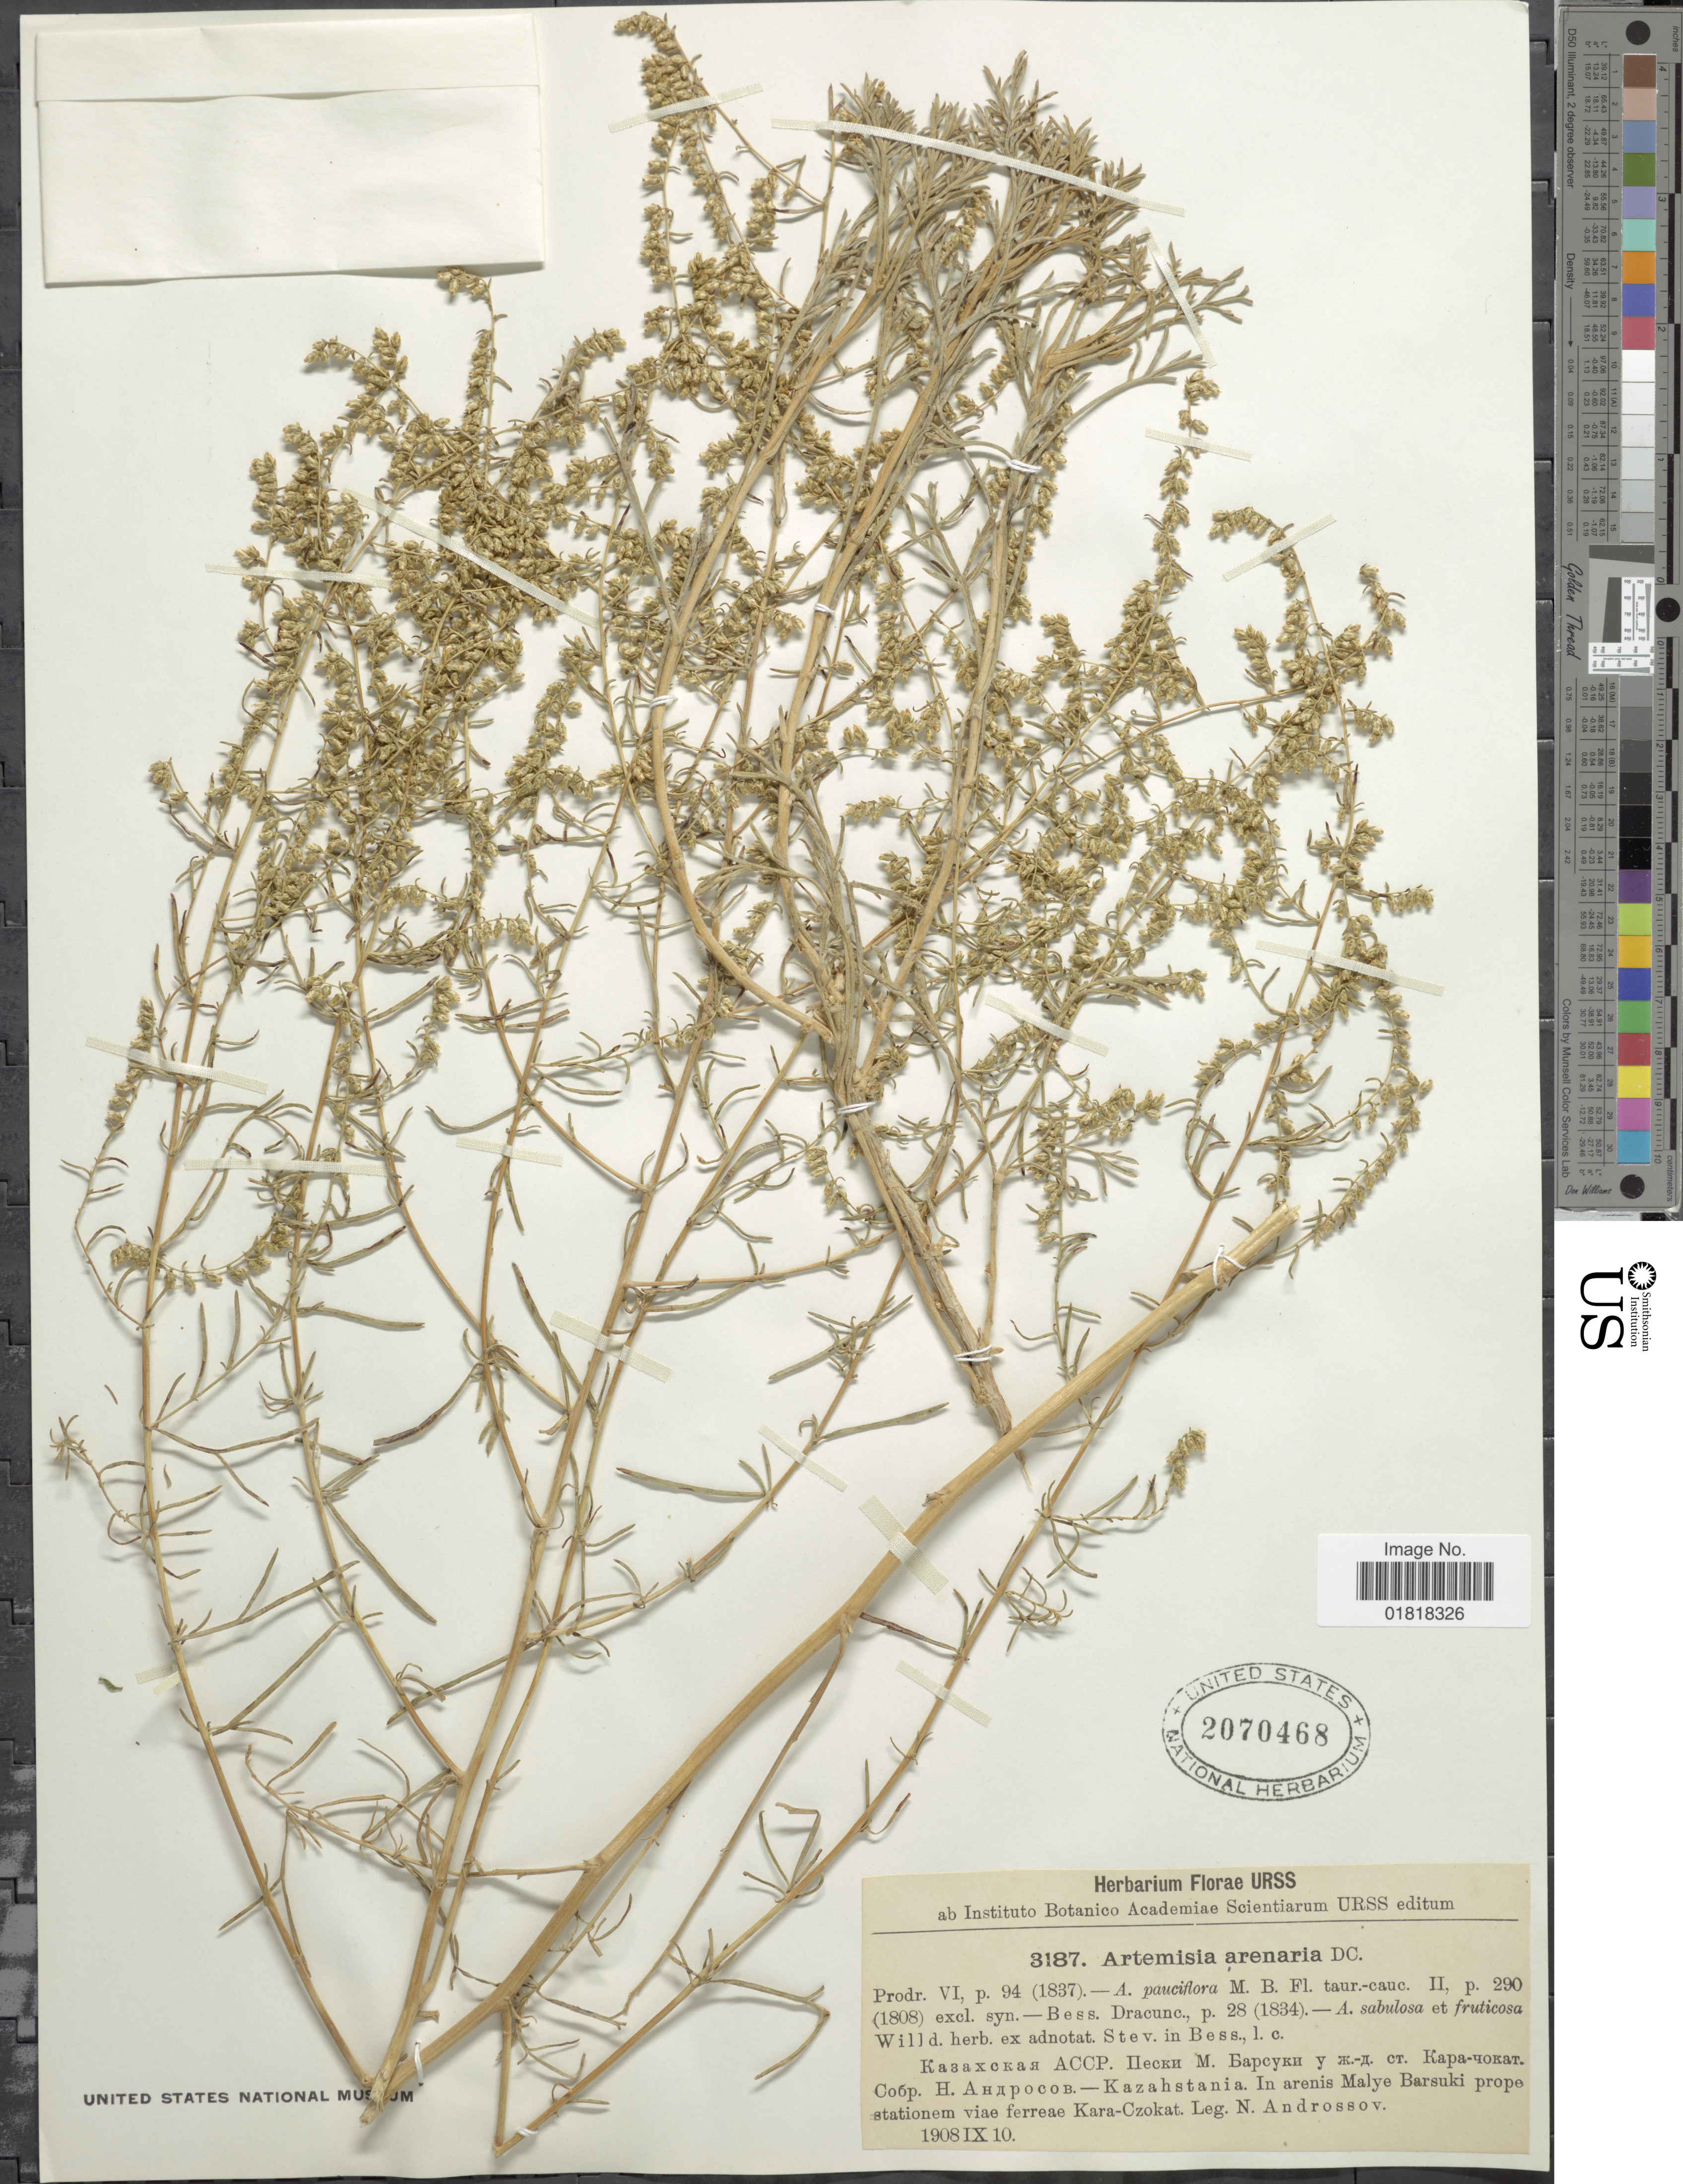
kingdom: Plantae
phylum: Tracheophyta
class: Magnoliopsida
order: Asterales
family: Asteraceae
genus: Artemisia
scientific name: Artemisia arenaria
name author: DC.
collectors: N. Androssov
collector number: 3187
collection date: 1908-09-10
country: Kazakhstan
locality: Kazahstania, in arenis Malye Barsuki prope stationem viae ferreae Kara- Czokat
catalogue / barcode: US 2070468